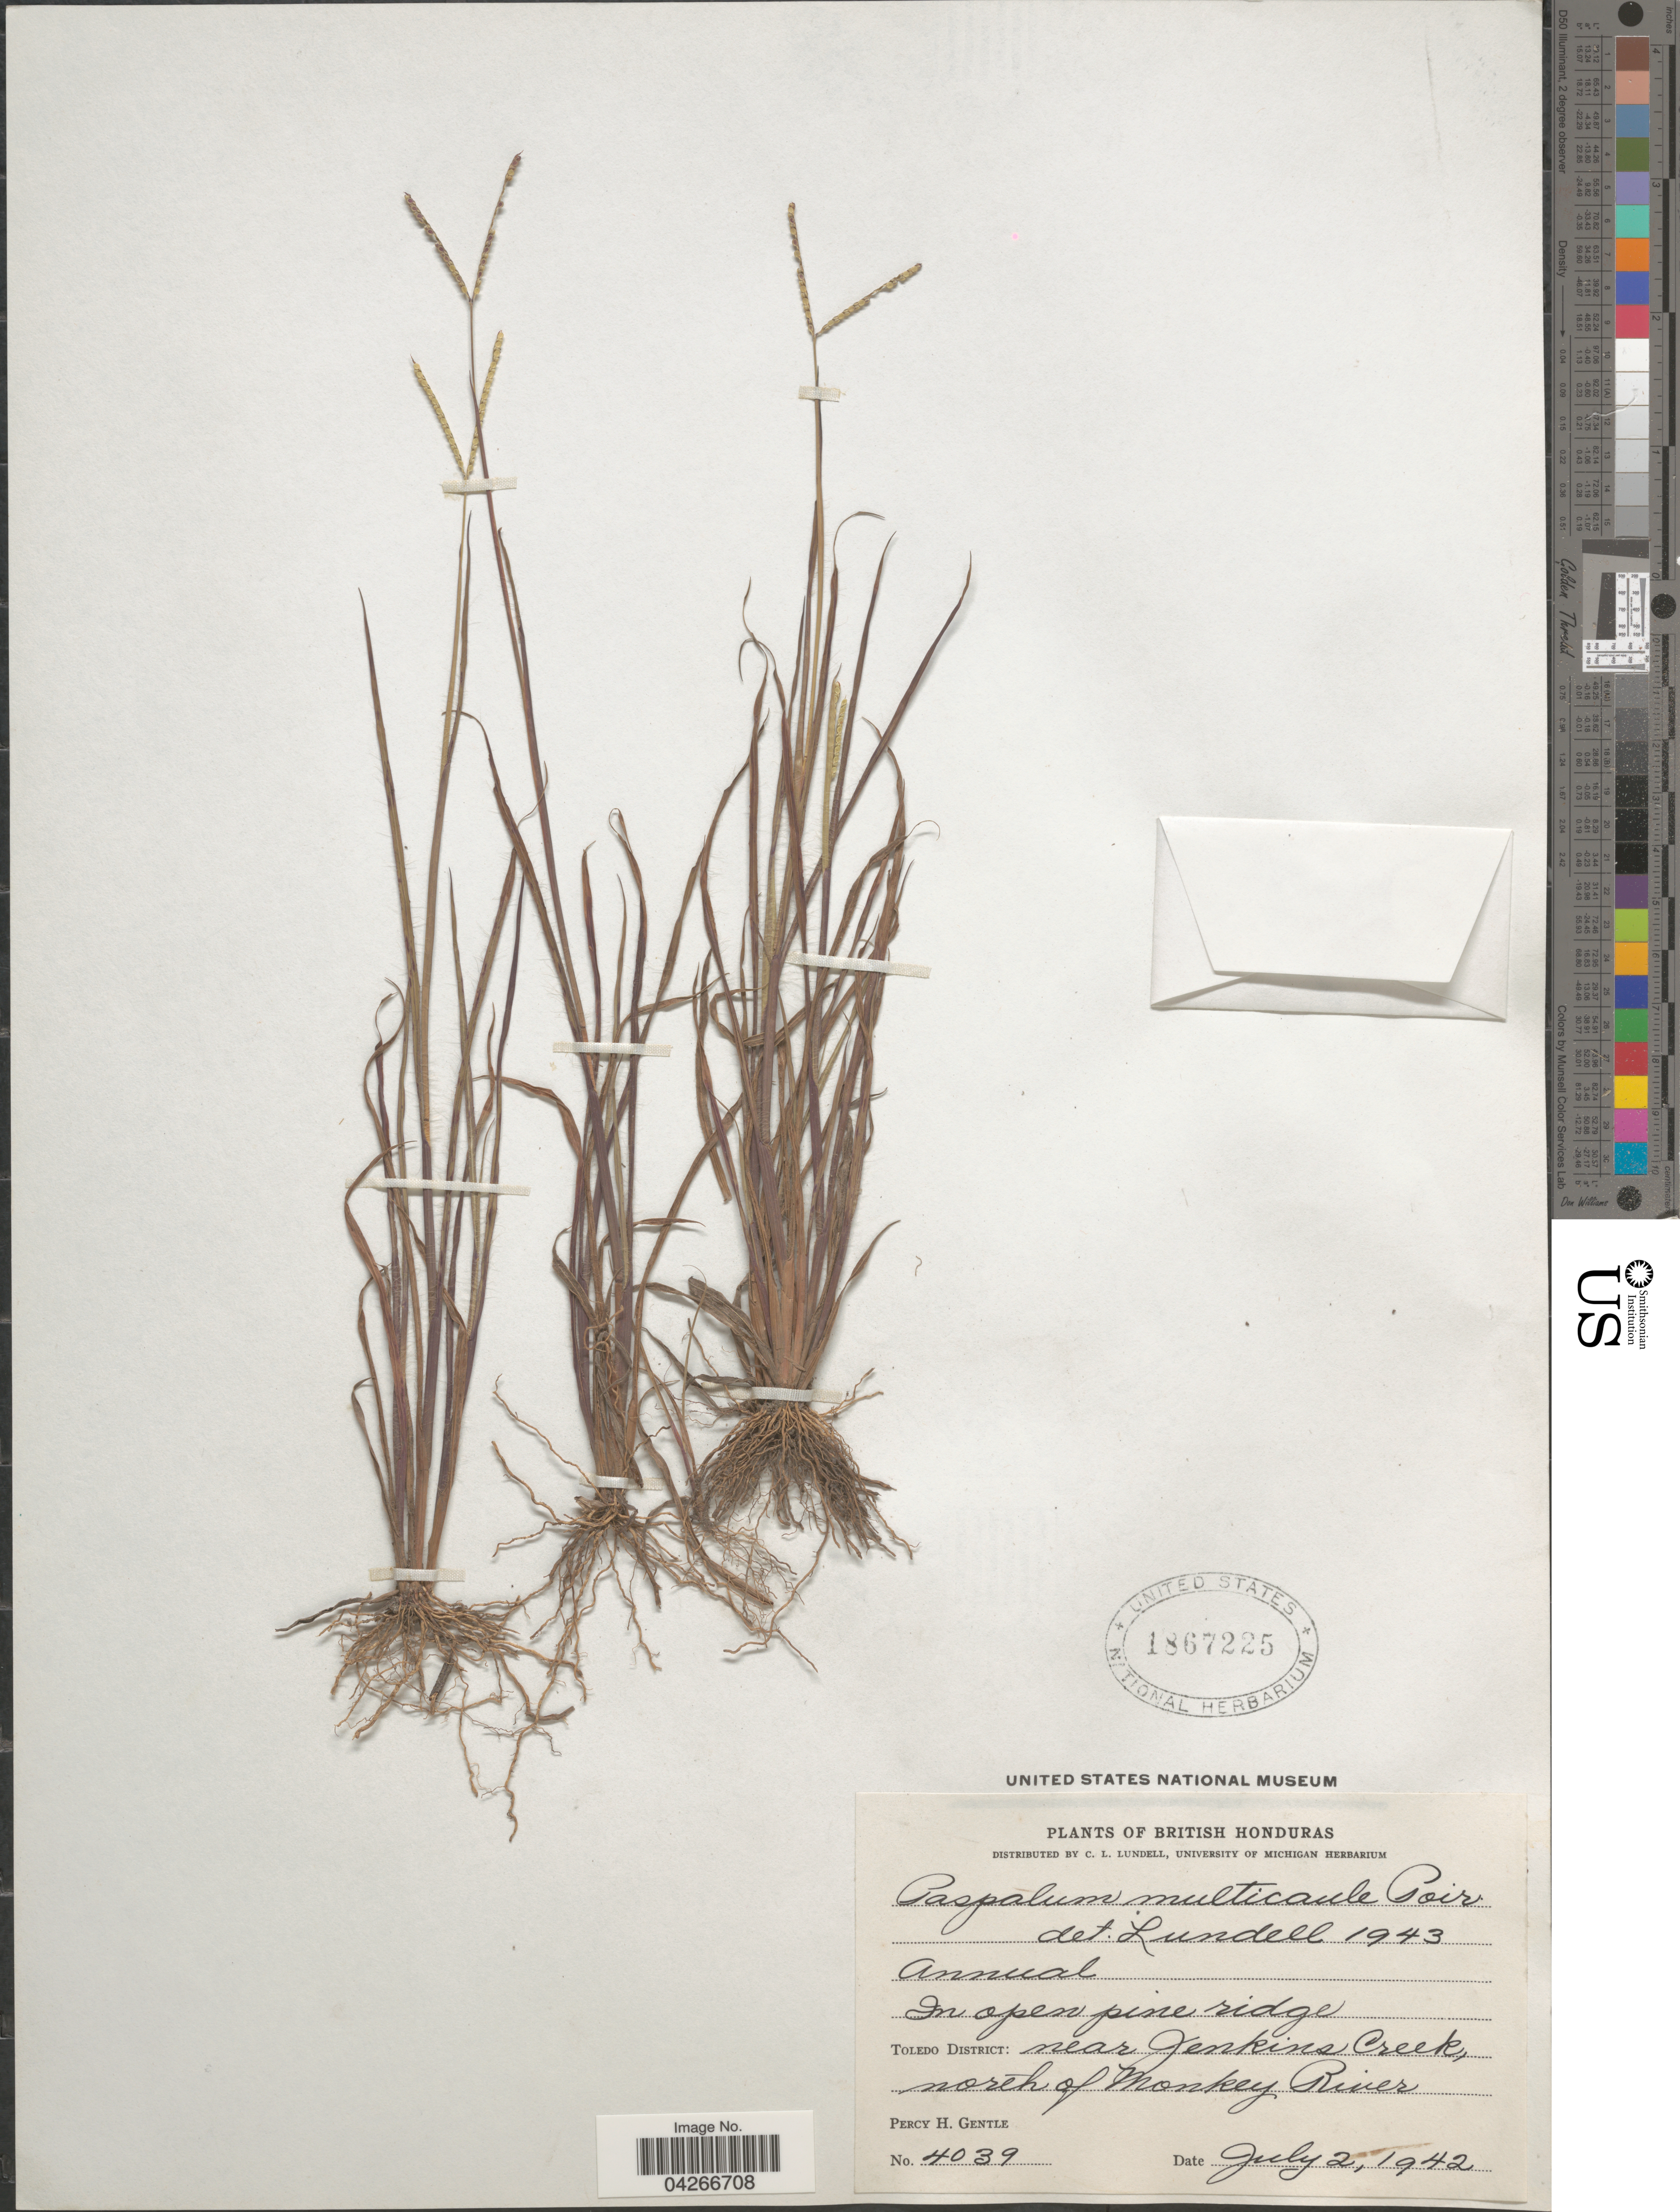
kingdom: Plantae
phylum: Tracheophyta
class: Liliopsida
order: Poales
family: Poaceae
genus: Paspalum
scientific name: Paspalum multicaule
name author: Poir. in Lam.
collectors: P. H. Gentle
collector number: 4039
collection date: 1942-07-02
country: Belize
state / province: Toledo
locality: British Honduras. Toledo District: near Jenkins Creek, north of Monkey River.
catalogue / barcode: US 1867225